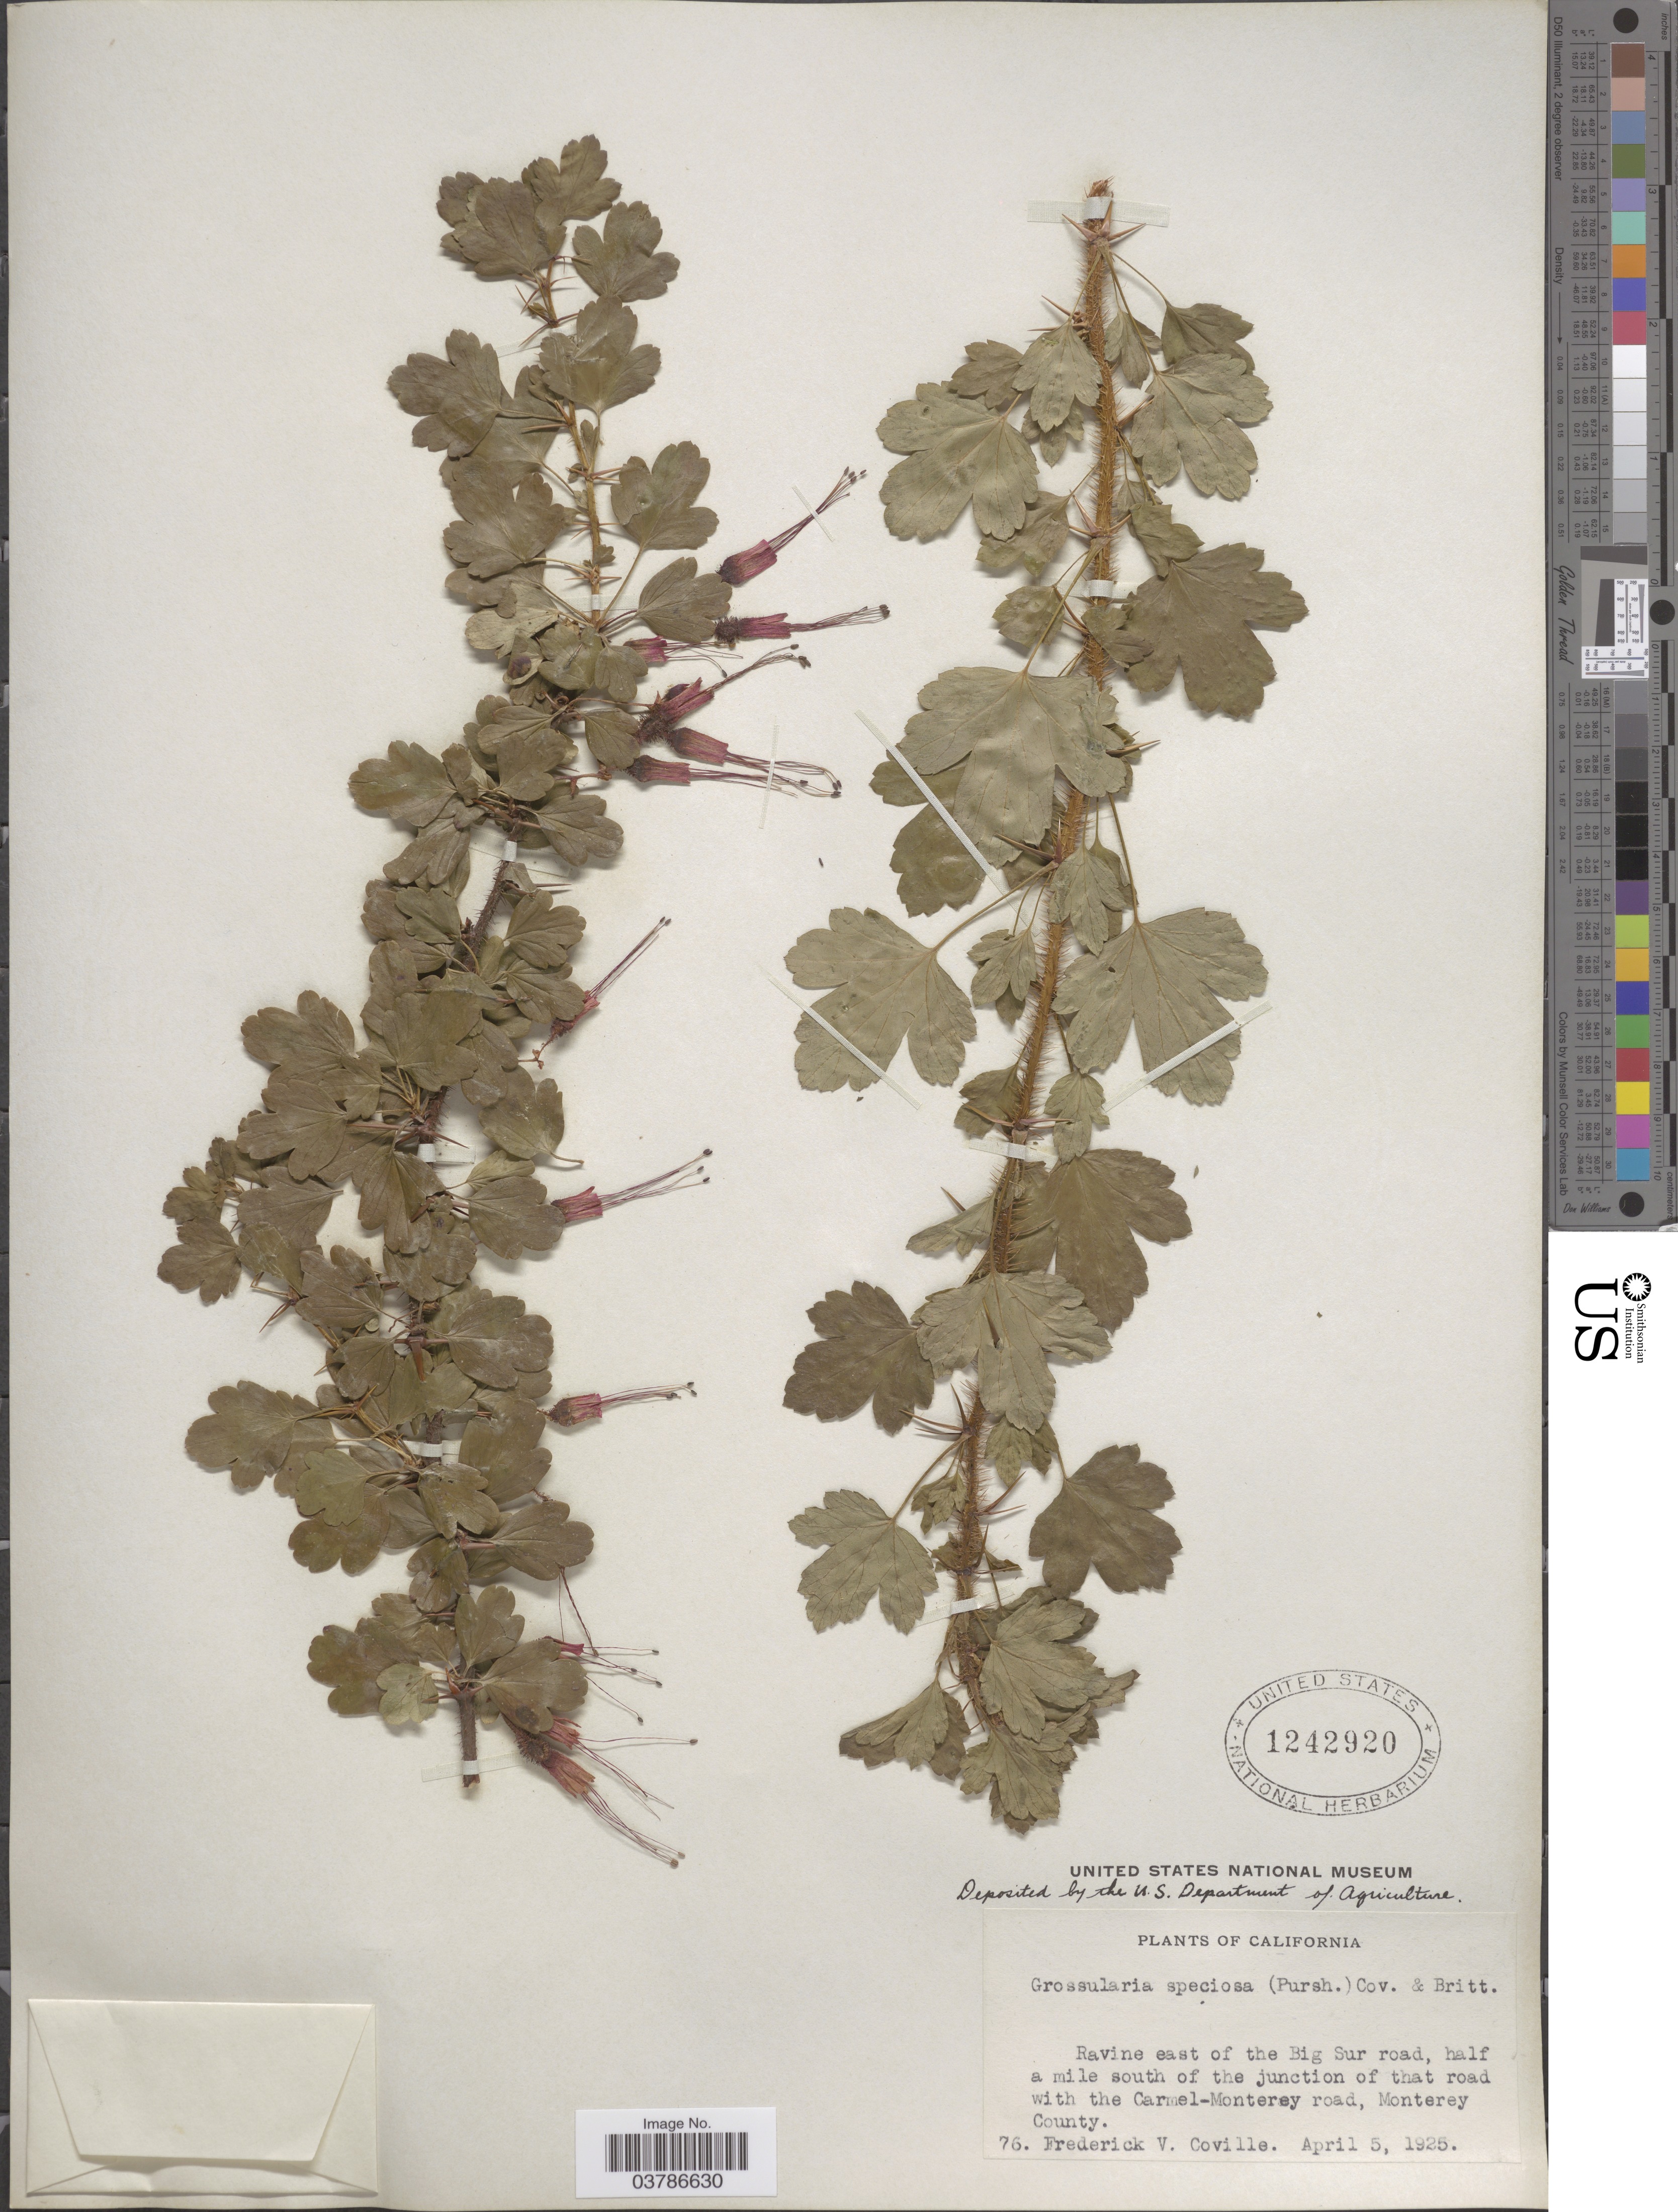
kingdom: Plantae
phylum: Tracheophyta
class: Magnoliopsida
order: Saxifragales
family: Grossulariaceae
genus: Ribes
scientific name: Ribes speciosum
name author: Pursh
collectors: F. V. Coville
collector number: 76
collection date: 1925-04-05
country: United States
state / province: California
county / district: Monterey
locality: Ravine east of the Big Sur road, half a mile south of the junction of that road with the Carmel-Monterey road, Monterey County.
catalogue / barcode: US 1242920